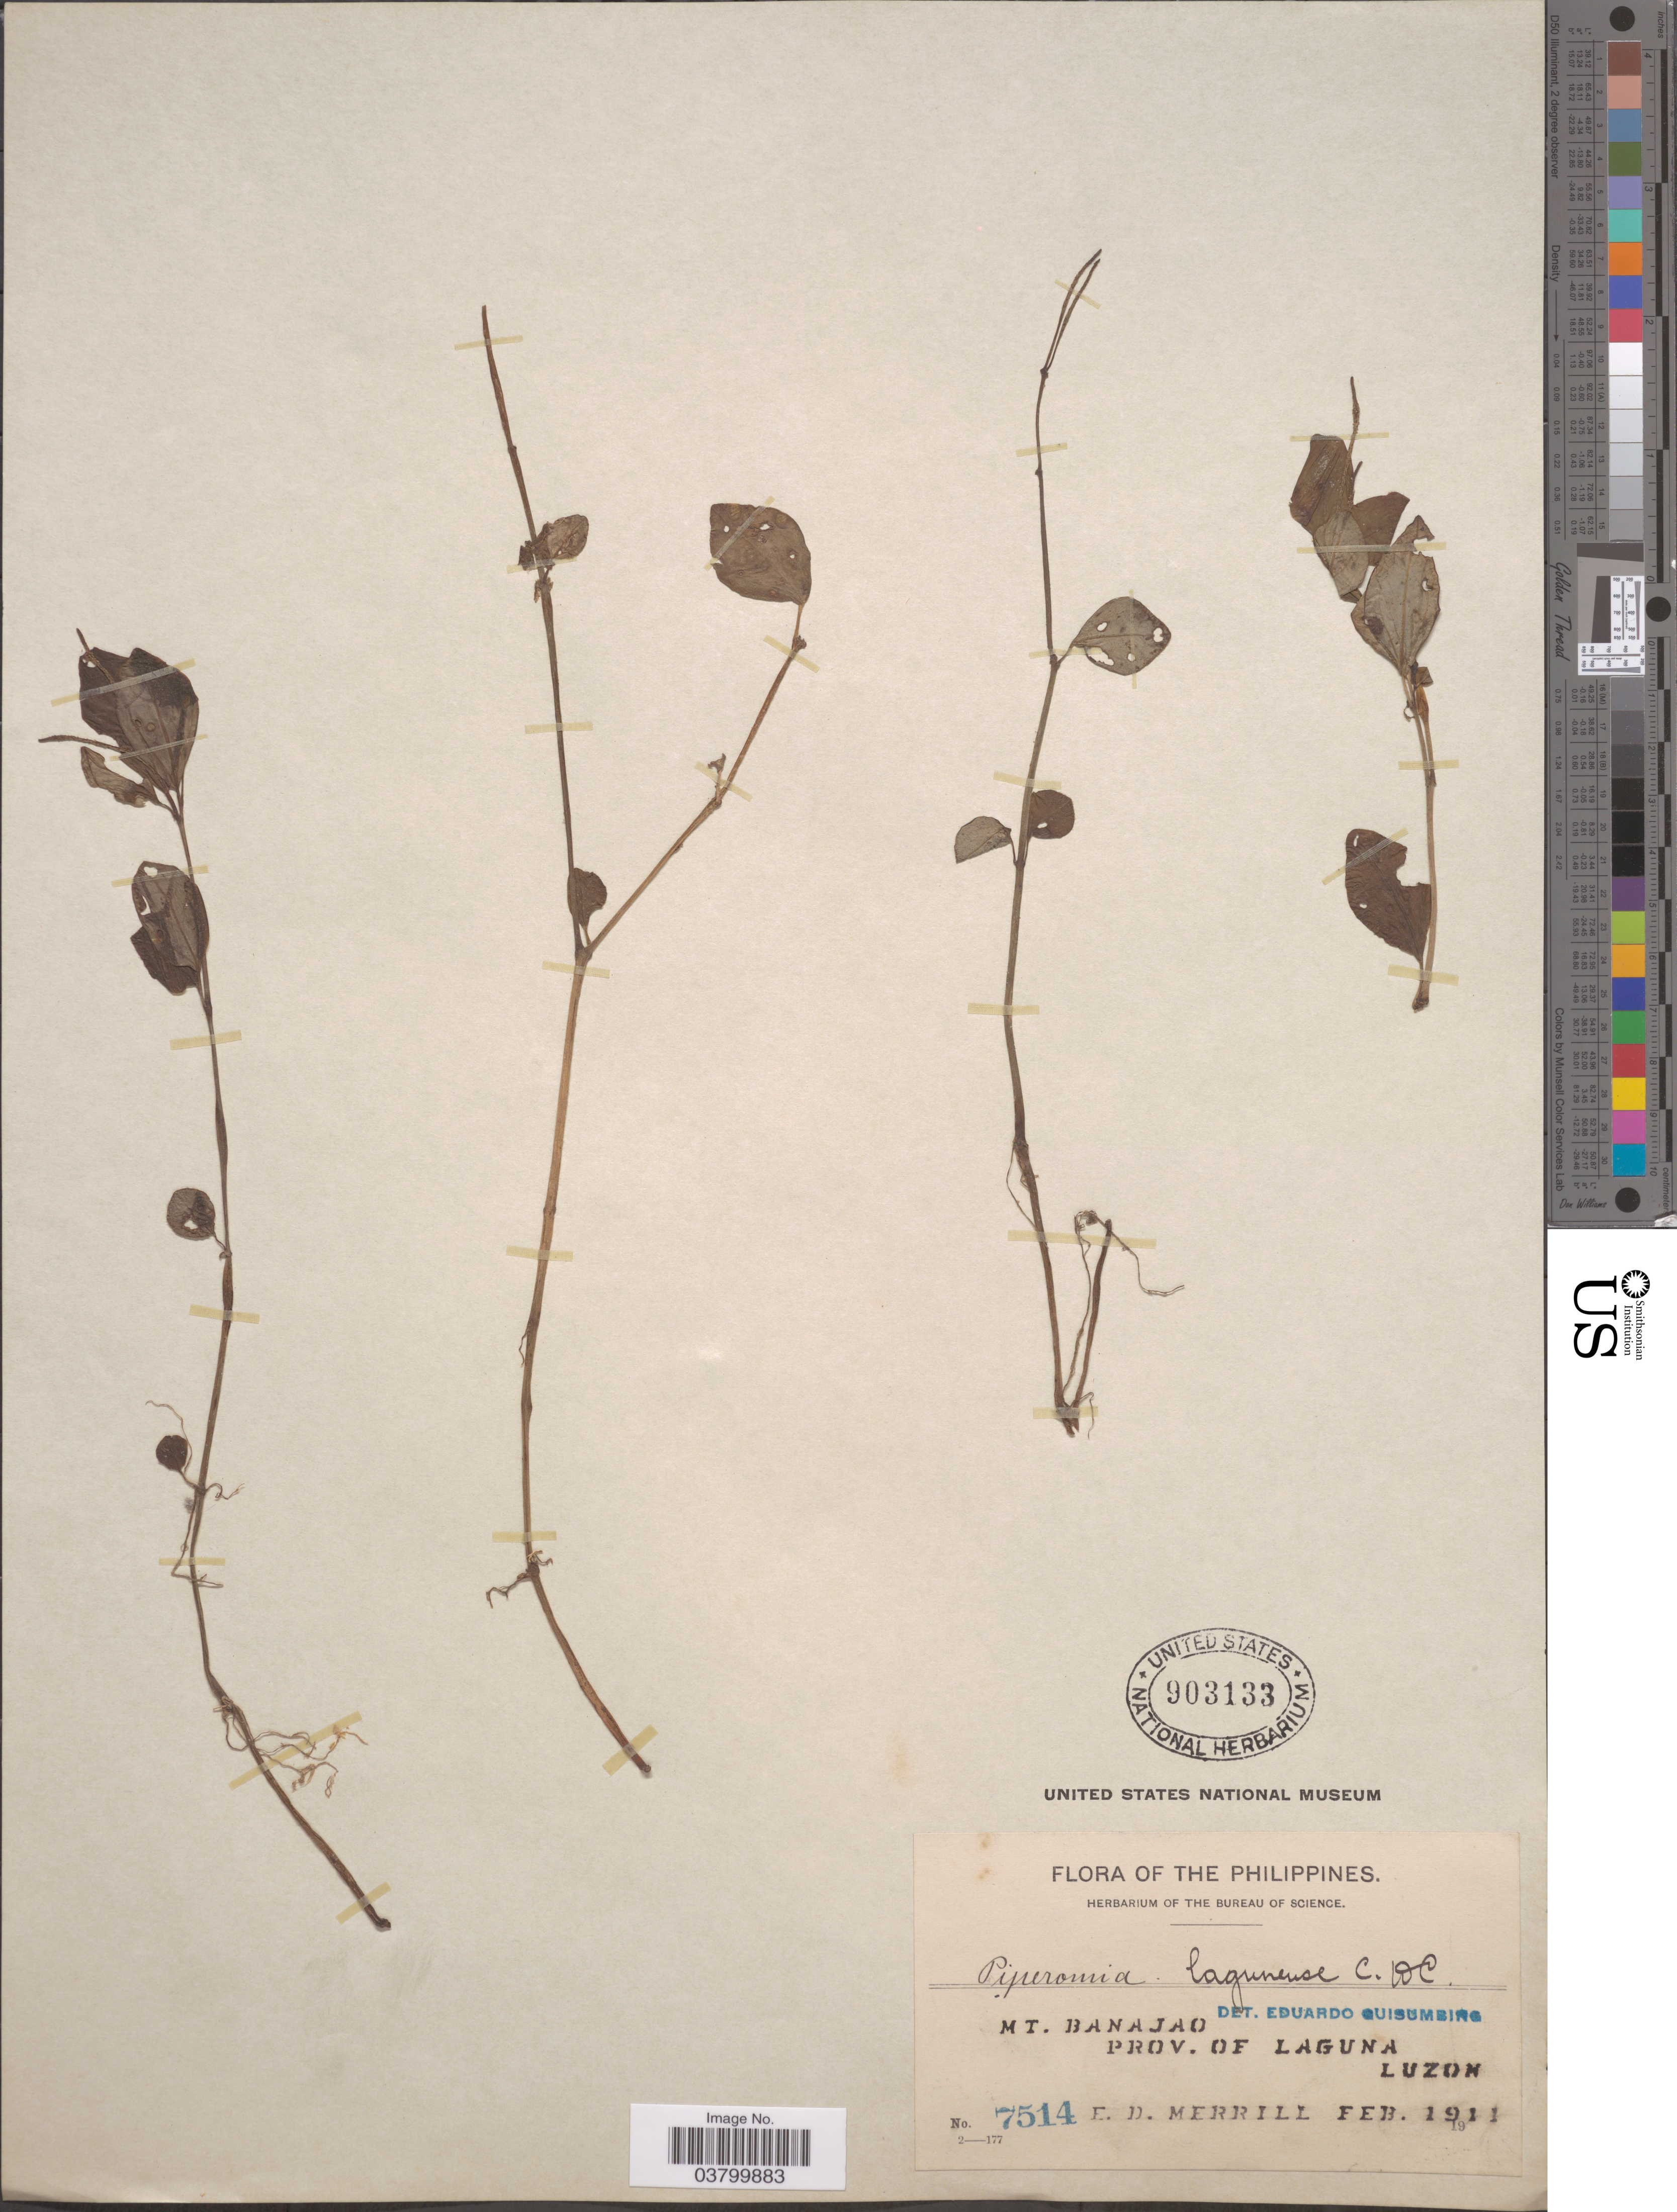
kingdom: Plantae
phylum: Tracheophyta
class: Magnoliopsida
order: Piperales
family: Piperaceae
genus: Peperomia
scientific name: Peperomia lagunaensis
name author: C. DC.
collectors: E. D. Merrill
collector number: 7514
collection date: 1911-02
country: Philippines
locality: Mt. Banajao. Prov. of Laguna. Luzon.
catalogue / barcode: US 903133